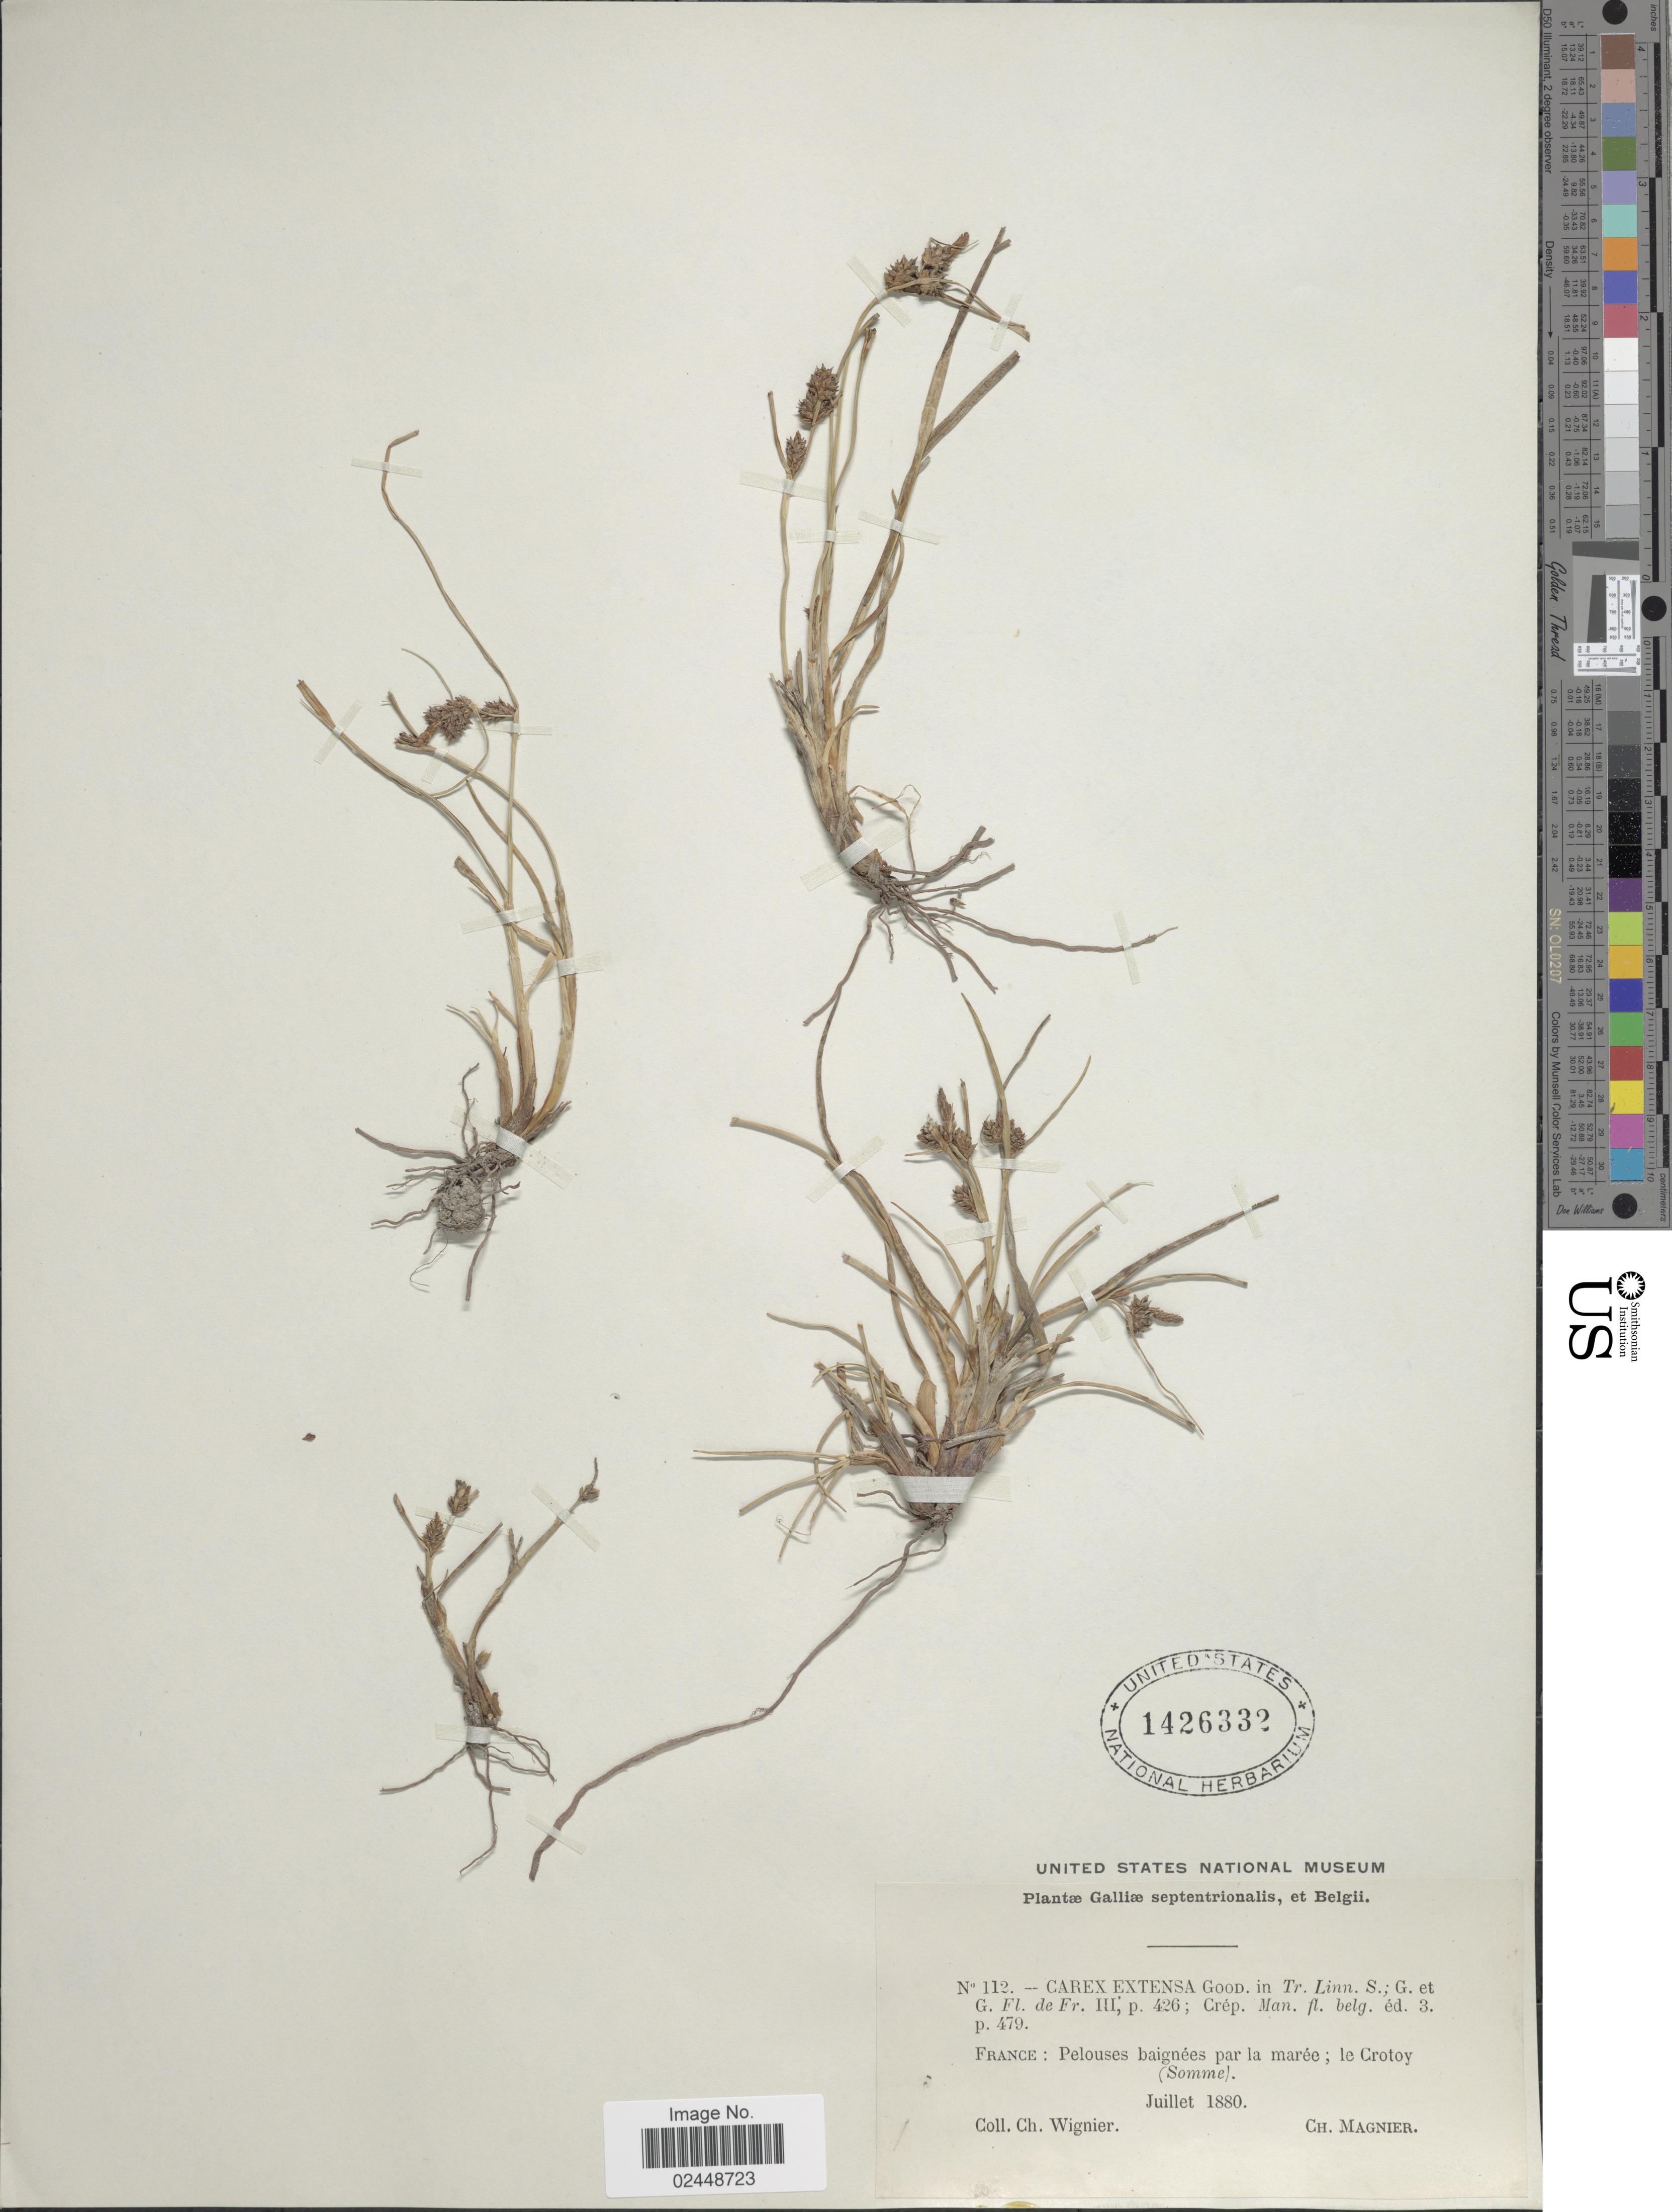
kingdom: Plantae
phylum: Tracheophyta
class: Liliopsida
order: Poales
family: Cyperaceae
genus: Carex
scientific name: Carex extensa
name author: Gooden.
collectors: C. Wignier & C. Magnier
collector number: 112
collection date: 1880-07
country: France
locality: Pelouses baignees par la maree; le Crotoy (Somme)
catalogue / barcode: US 1426332